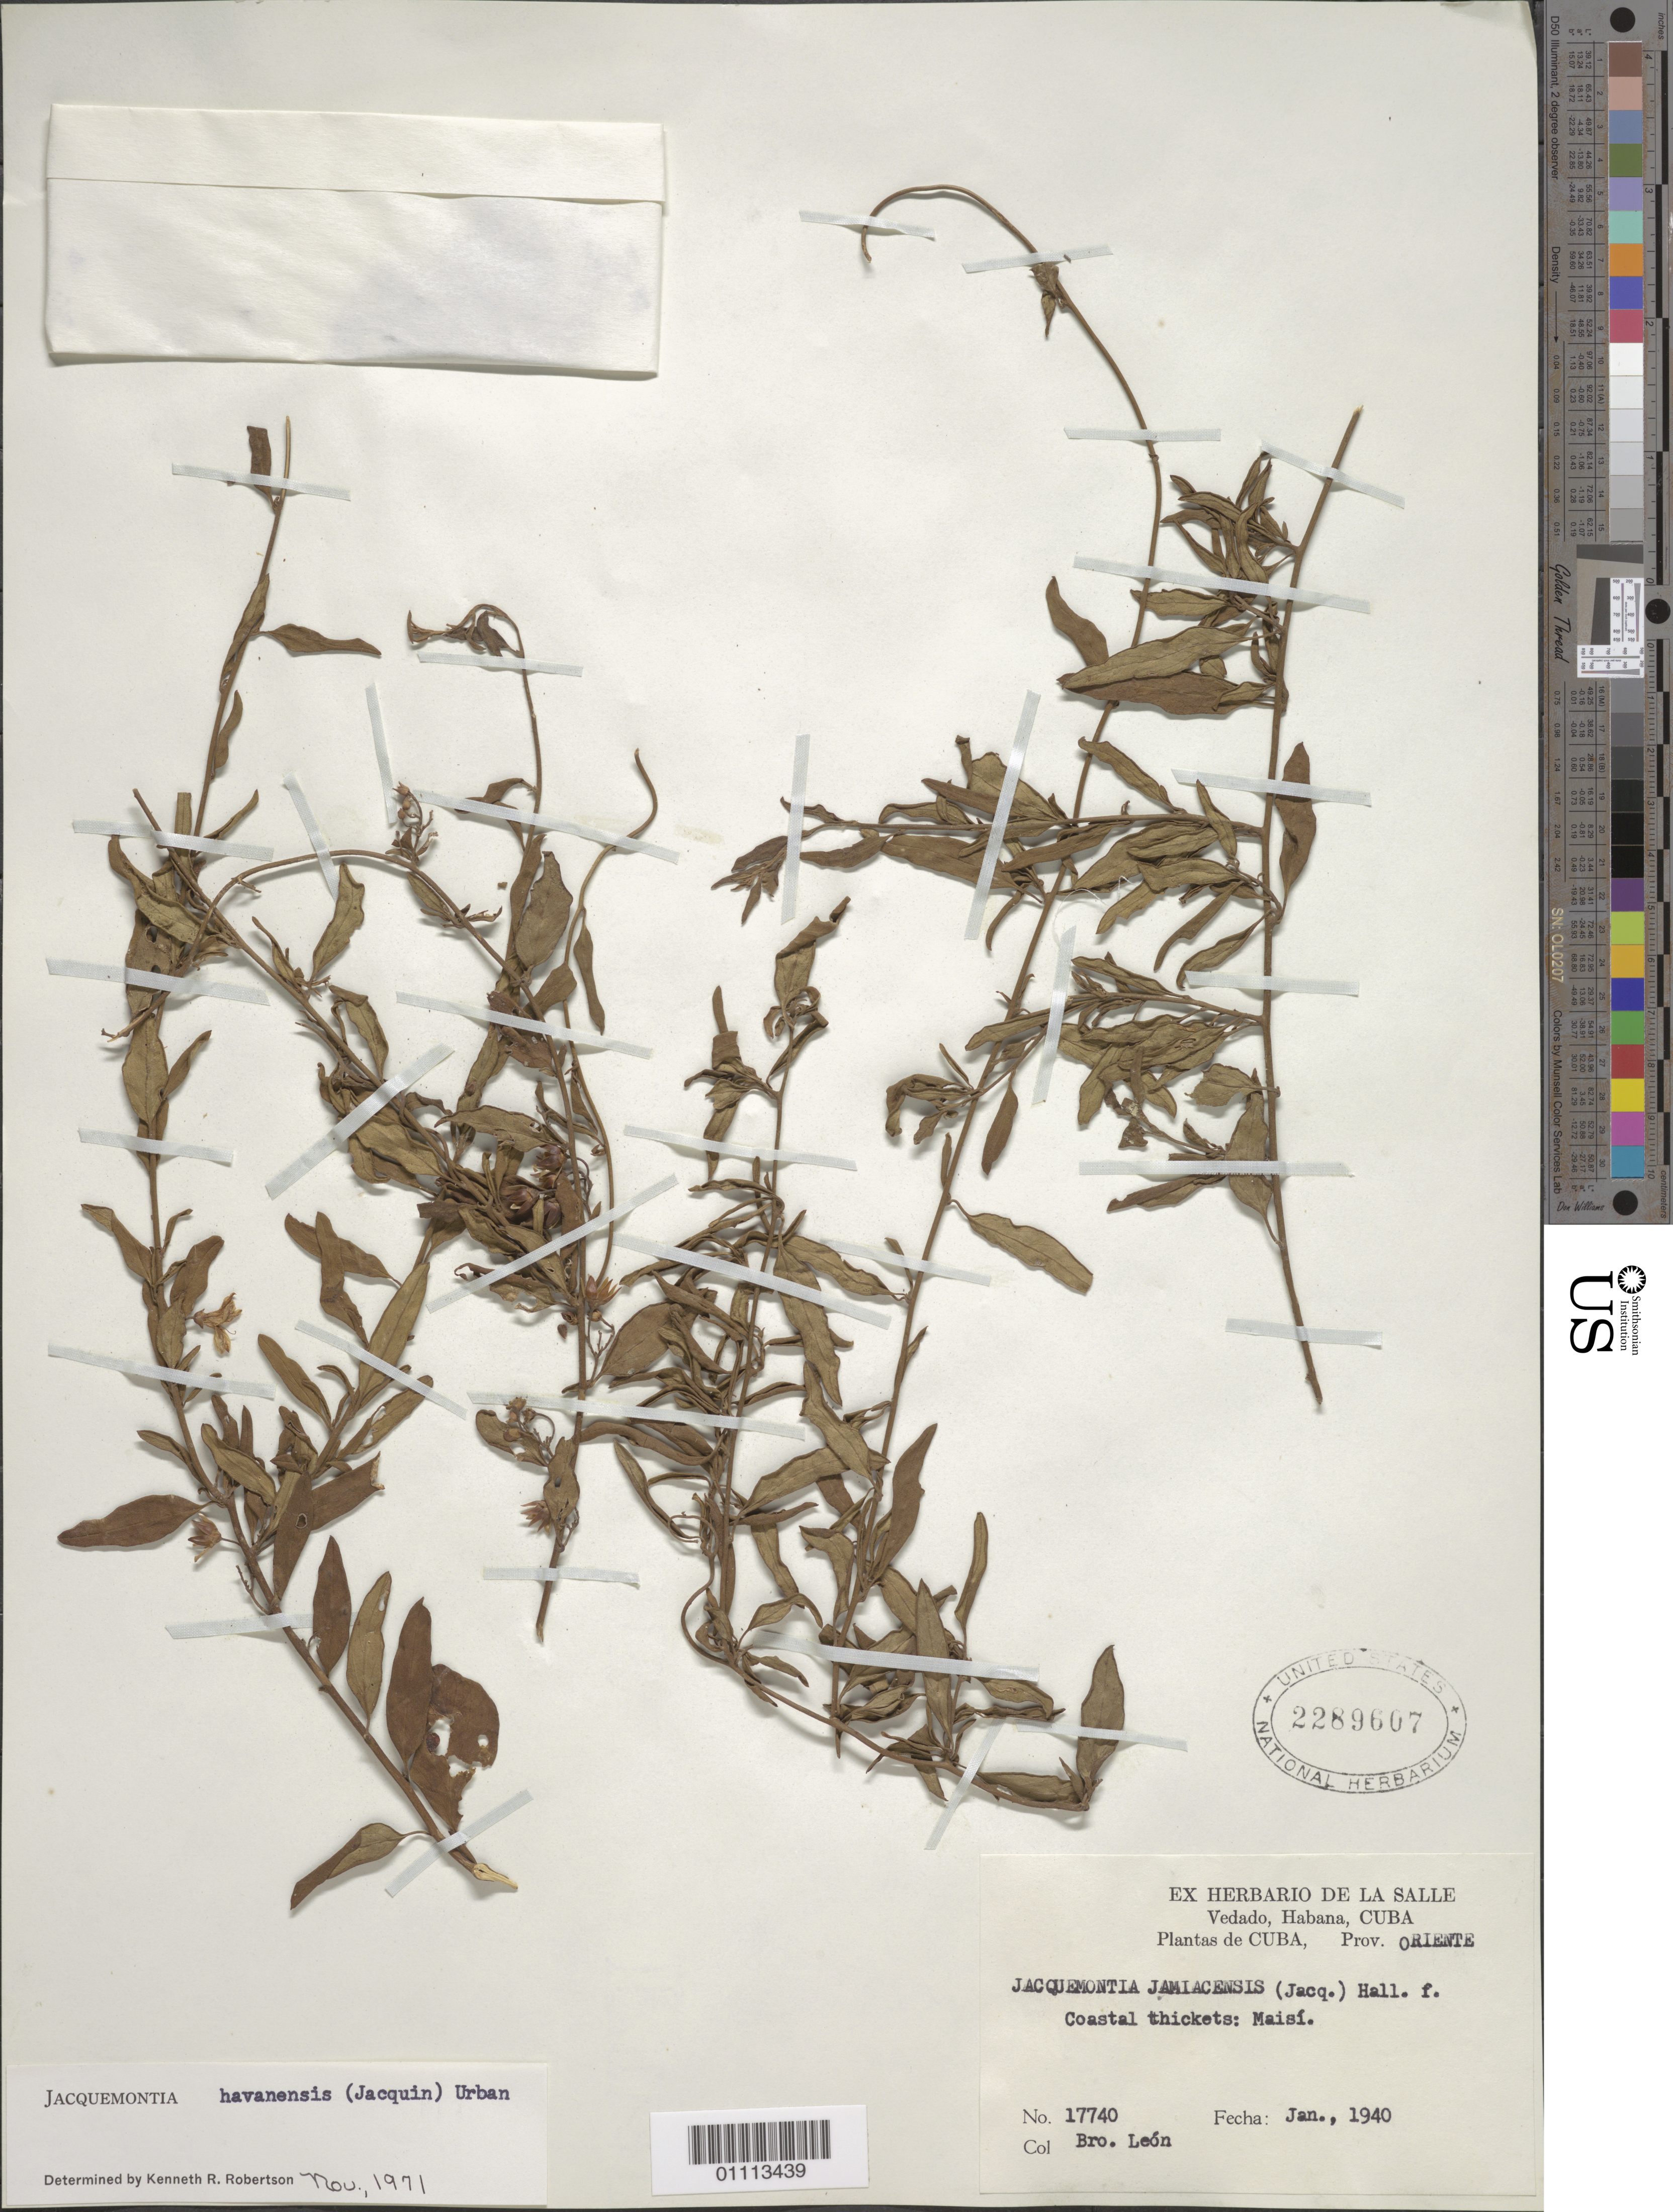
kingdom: Plantae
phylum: Tracheophyta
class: Magnoliopsida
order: Solanales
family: Convolvulaceae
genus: Jacquemontia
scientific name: Jacquemontia havanensis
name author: (Jacq.) Urb.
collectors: Bro. León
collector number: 17740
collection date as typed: Jan 1940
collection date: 1940-01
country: Cuba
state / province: Guantánamo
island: Cuba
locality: Coastal thickets: Maisi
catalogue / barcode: US 2289607